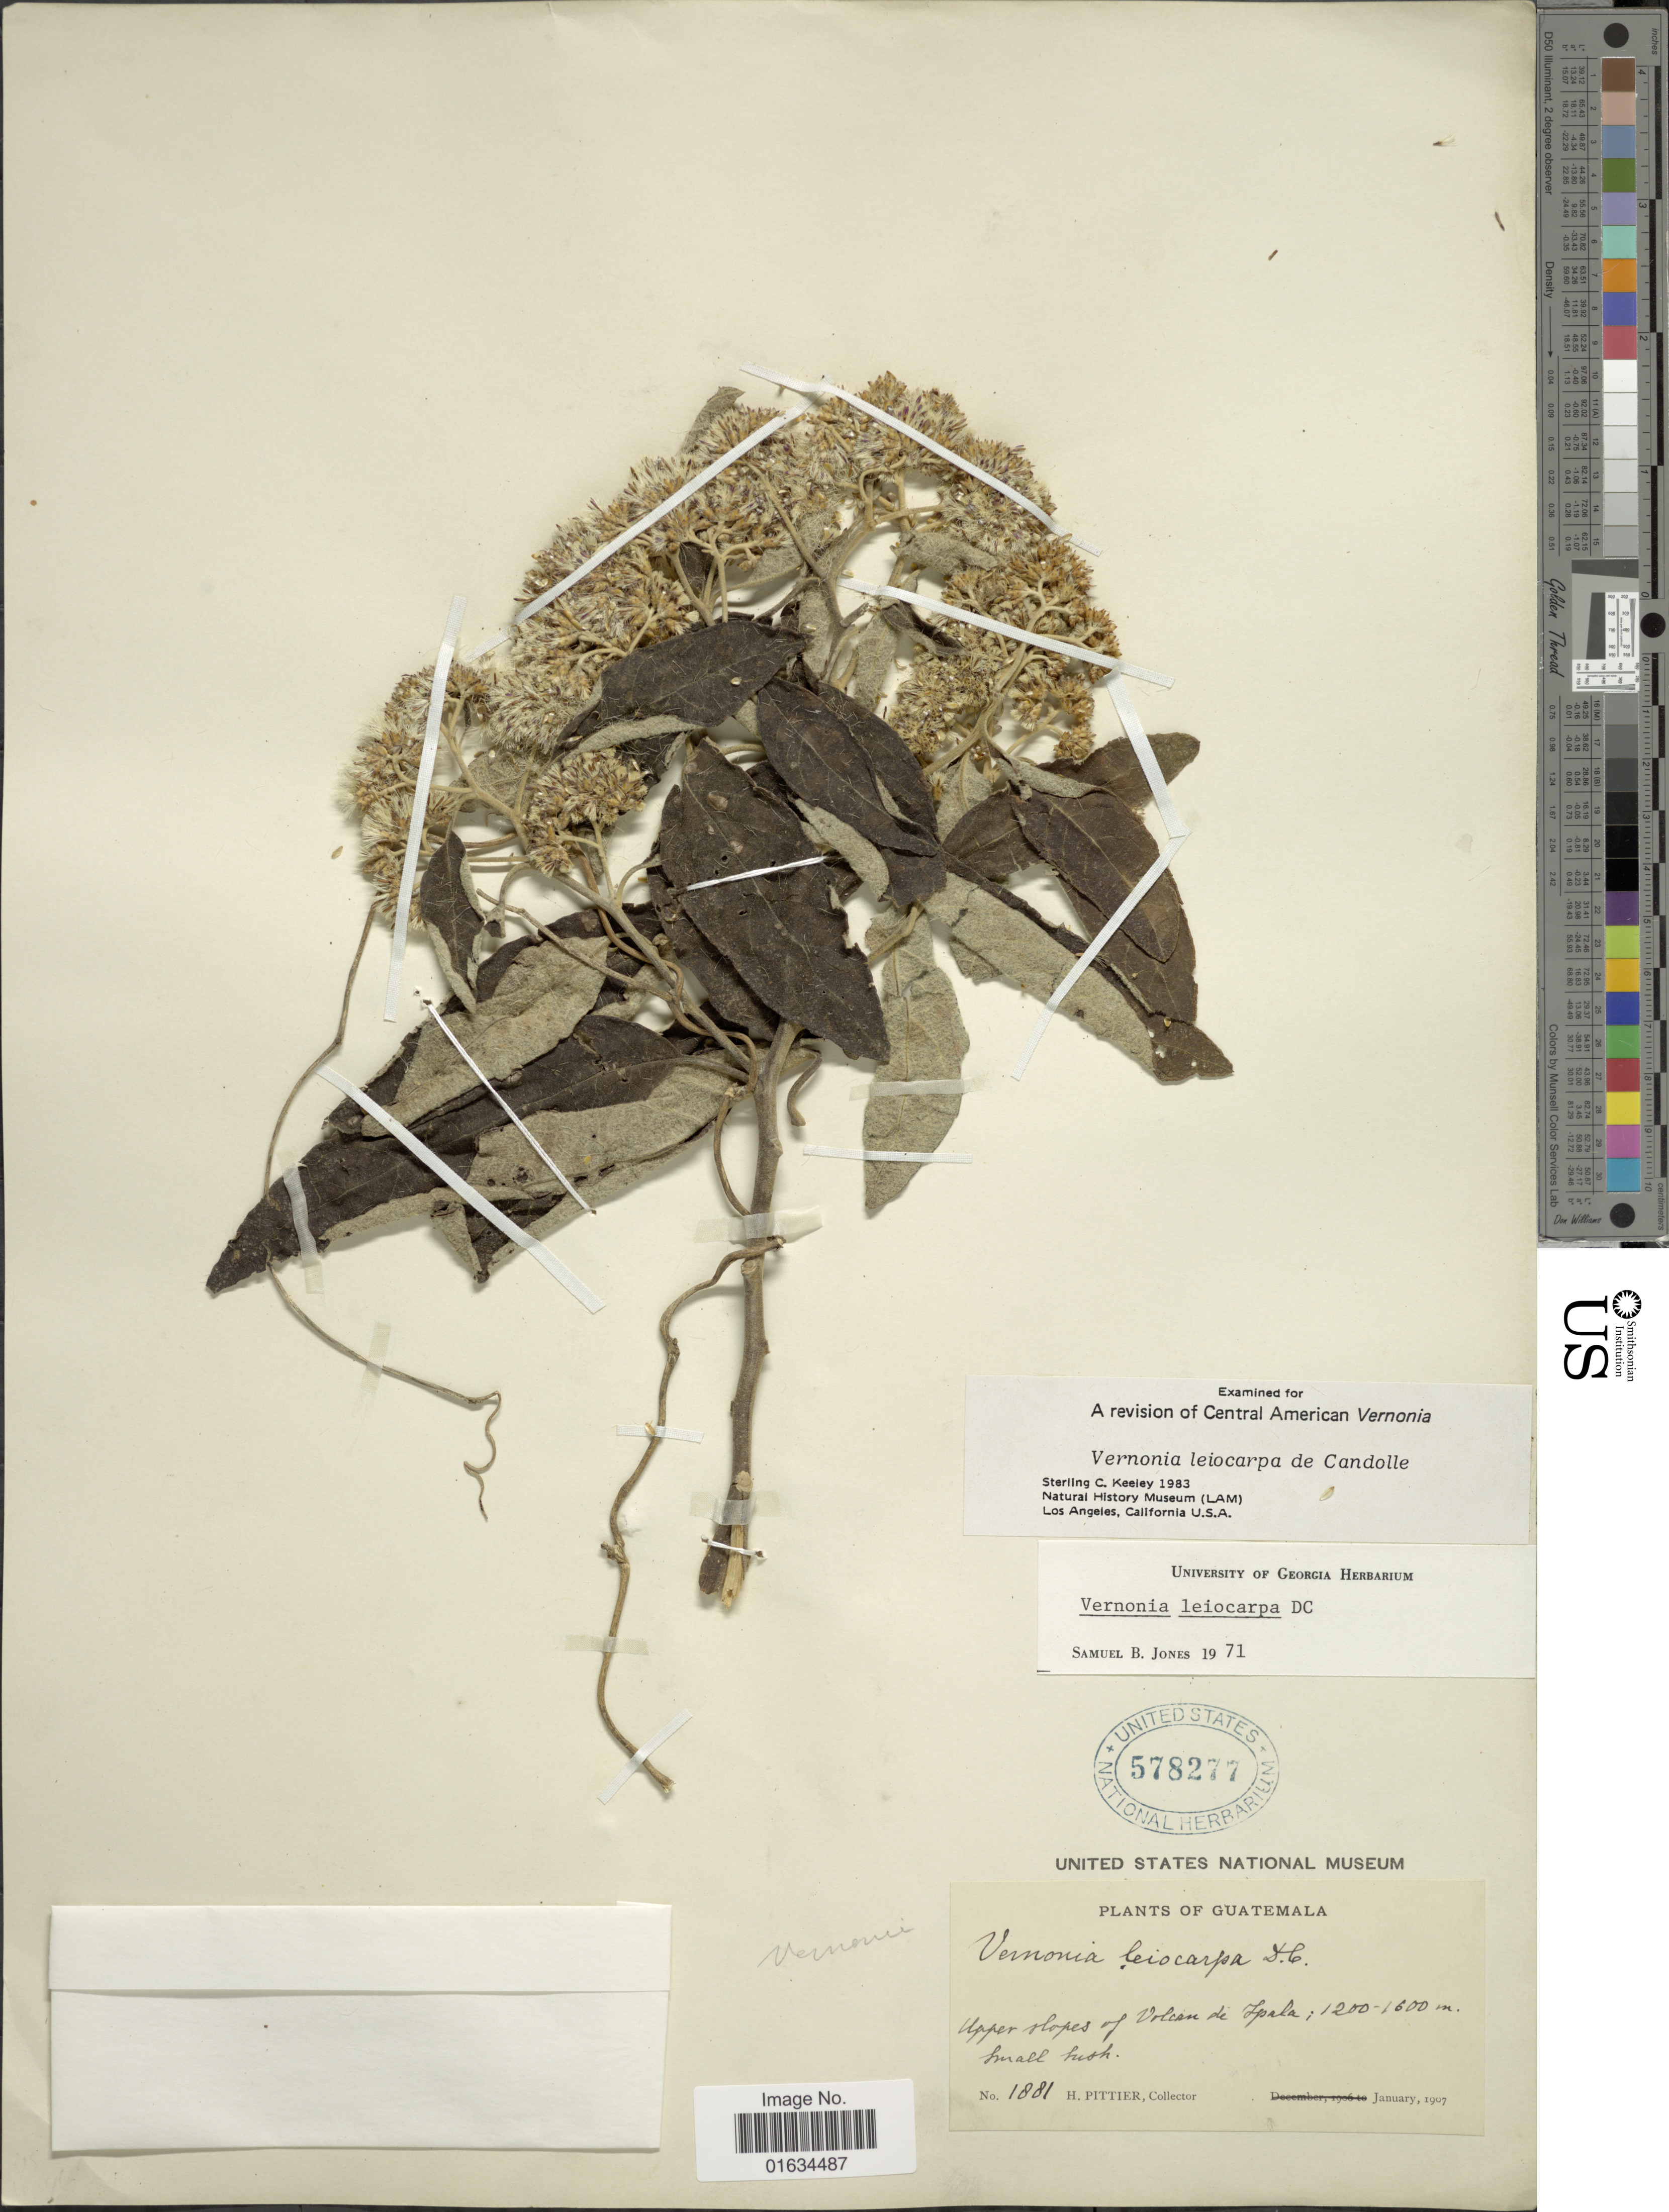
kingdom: Plantae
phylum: Tracheophyta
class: Magnoliopsida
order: Asterales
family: Asteraceae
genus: Eremosis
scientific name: Eremosis leiocarpa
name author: (DC.) Gleason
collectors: H. F. Pittier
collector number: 1881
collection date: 1907-01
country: Guatemala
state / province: Chiquimula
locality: Upper slopes of Volcán de Ipala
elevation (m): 1200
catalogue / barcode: US 578277